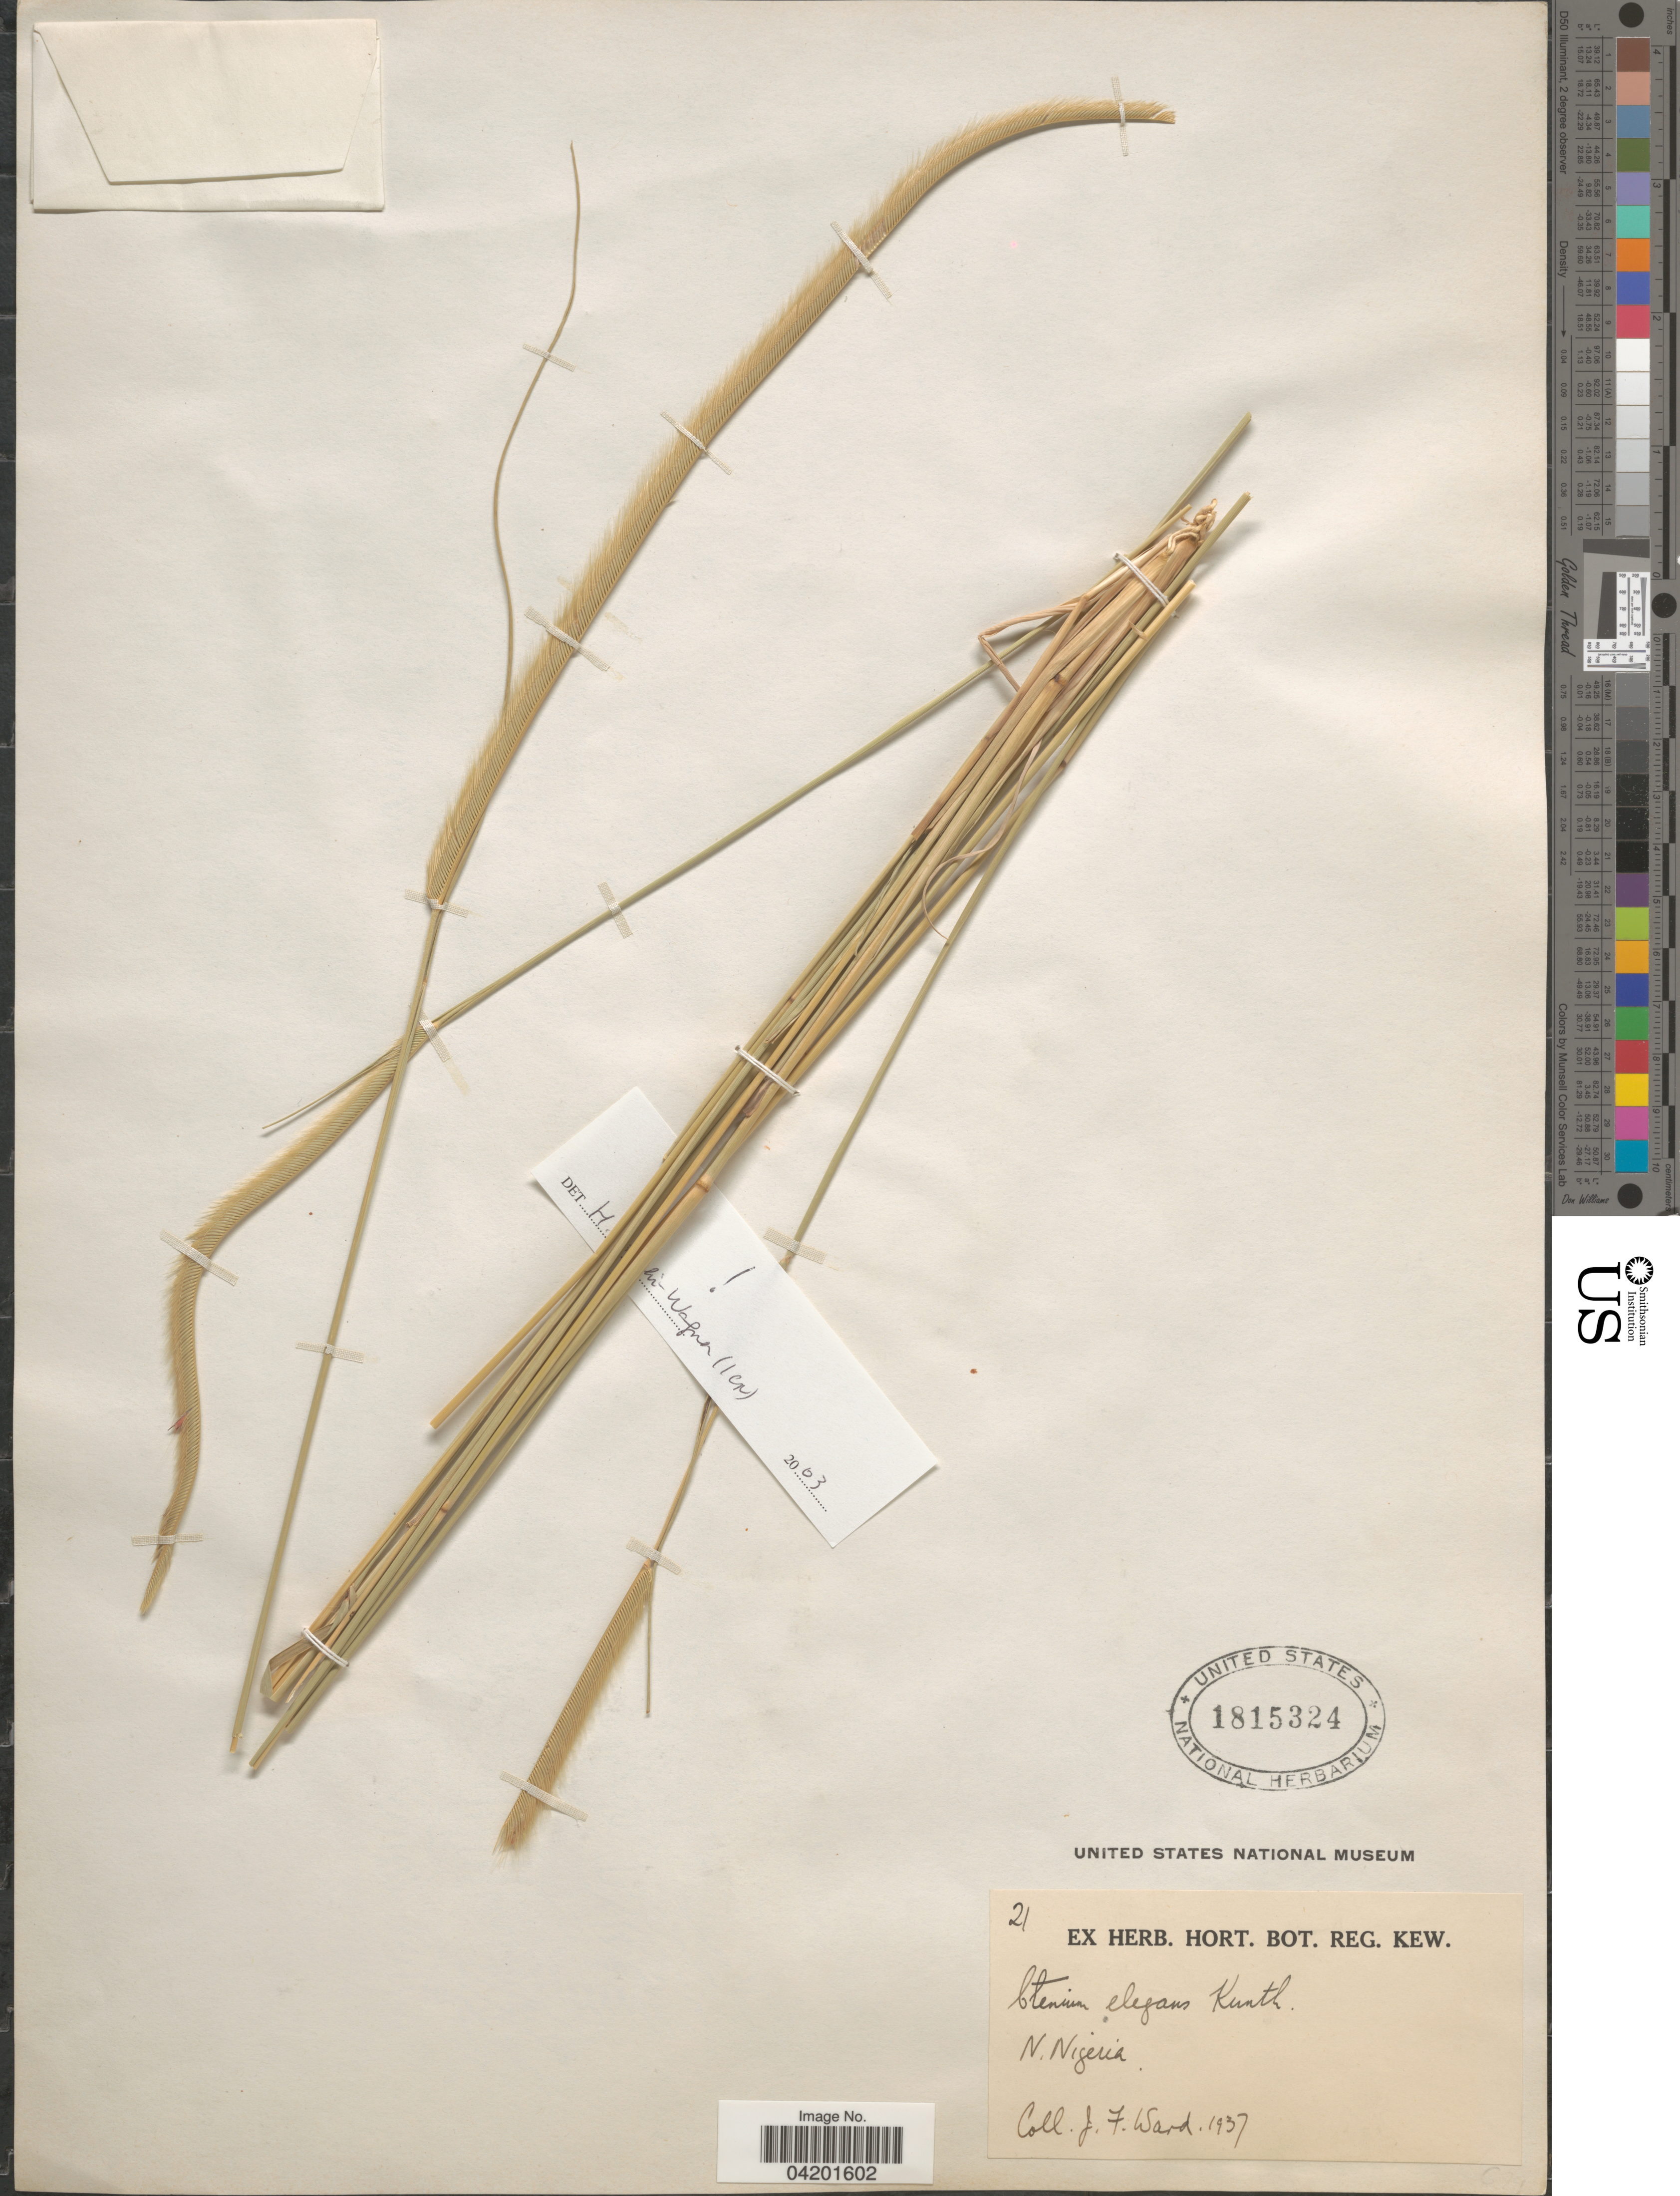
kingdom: Plantae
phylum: Tracheophyta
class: Liliopsida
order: Poales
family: Poaceae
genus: Ctenium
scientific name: Ctenium elegans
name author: Kunth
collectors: J. Ward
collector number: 21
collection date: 1937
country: Nigeria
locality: N. Nigeria.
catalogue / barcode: US 1815324